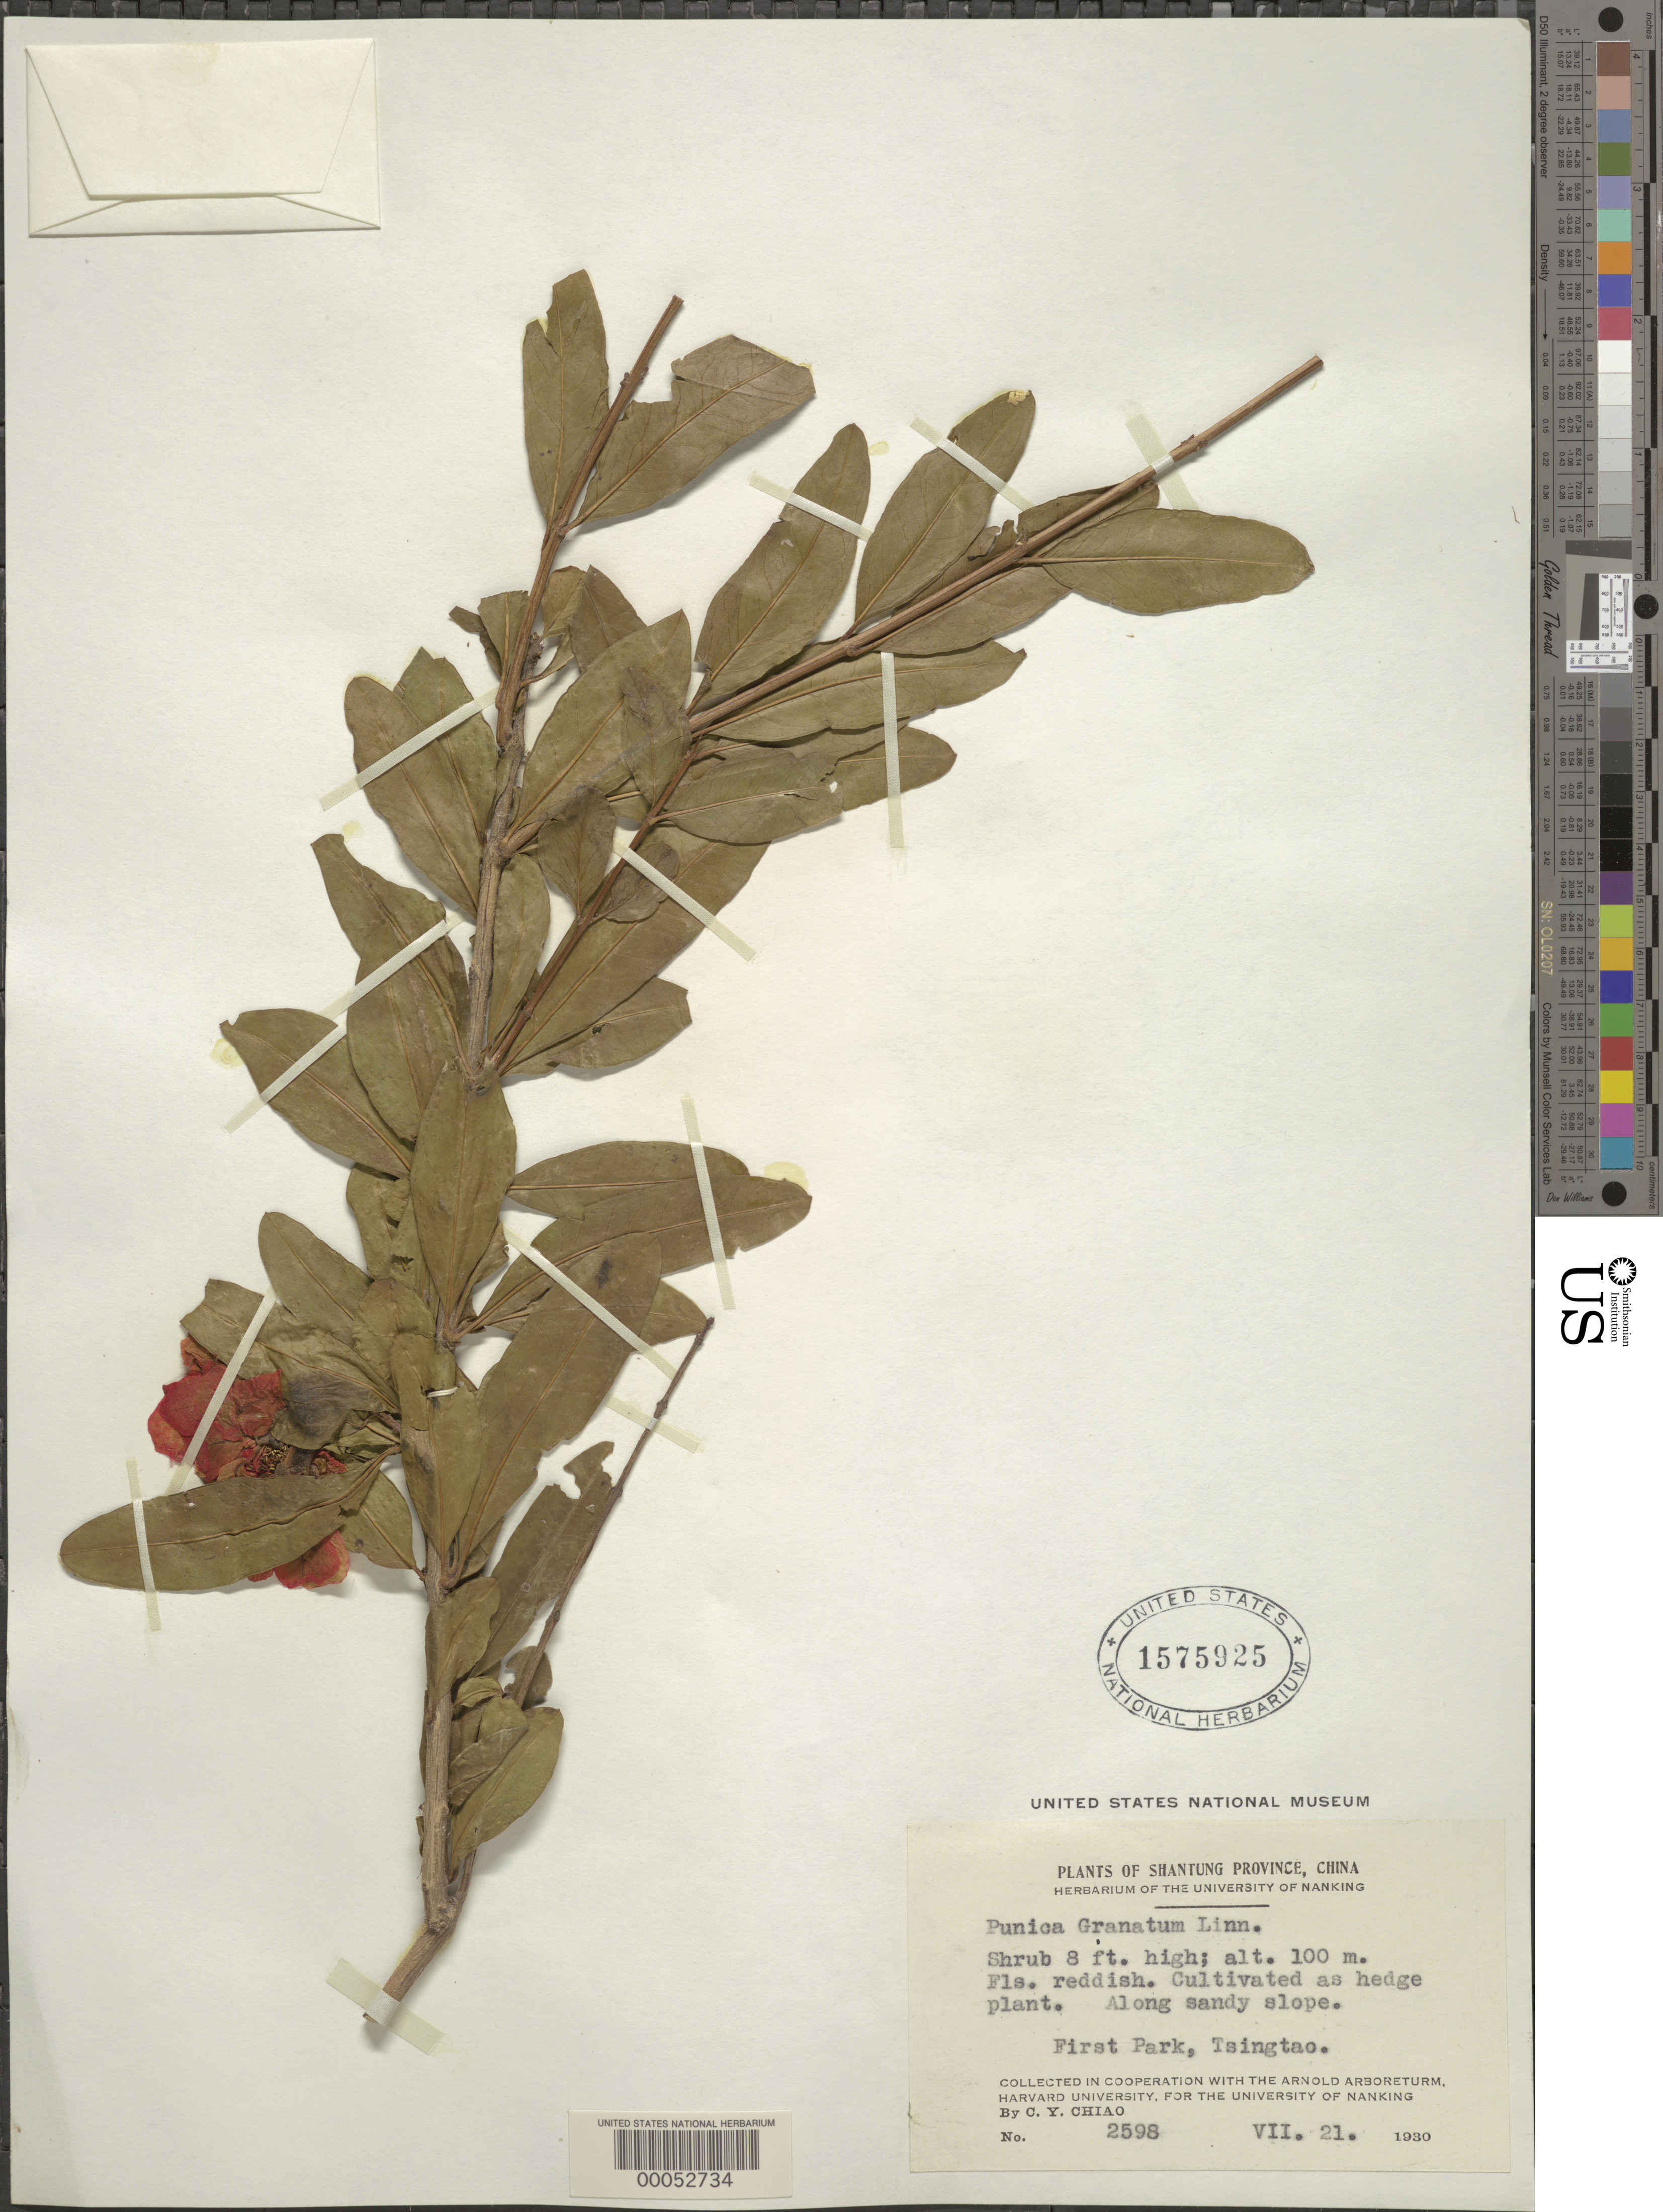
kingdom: Plantae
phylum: Tracheophyta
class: Magnoliopsida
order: Myrtales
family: Lythraceae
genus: Punica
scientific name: Punica granatum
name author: L.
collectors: C. Y. Chiao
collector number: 2598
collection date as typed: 21 Jul 1930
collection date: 1930-07-21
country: China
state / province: Shandong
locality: First park, tsingtao.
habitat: Along sandy slope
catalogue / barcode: US 1575925